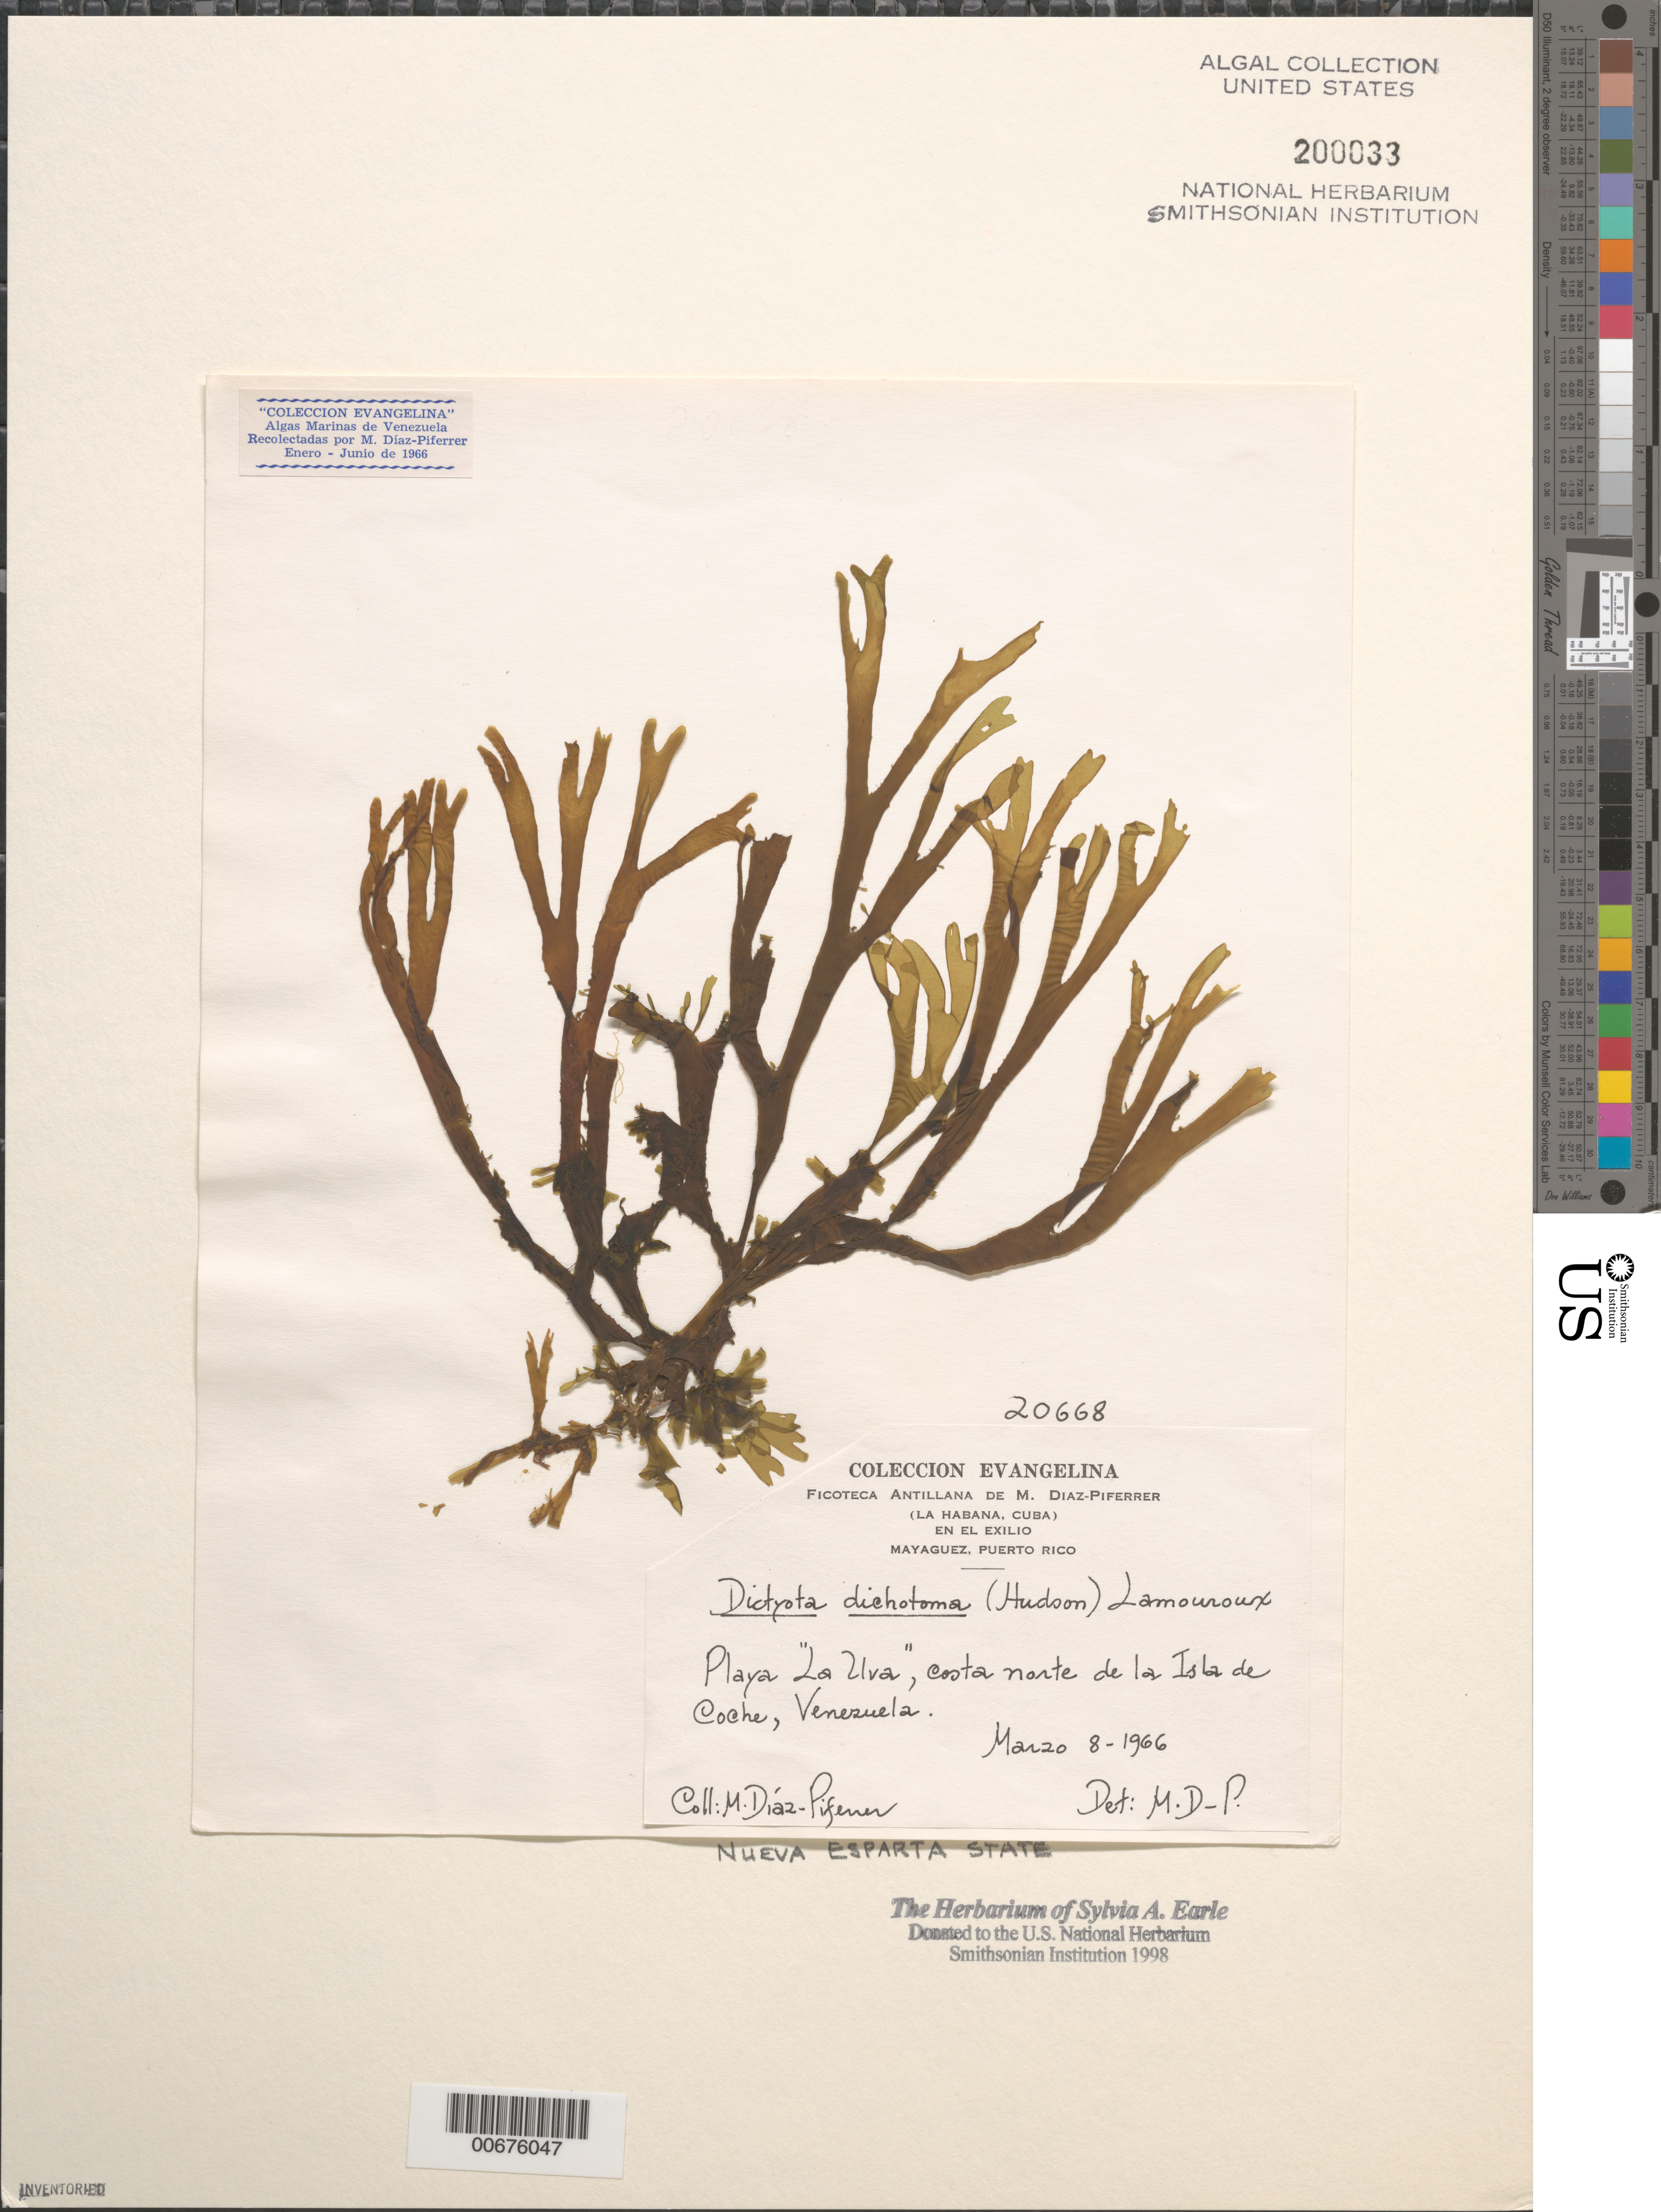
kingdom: Chromista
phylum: Ochrophyta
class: Phaeophyceae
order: Dictyotales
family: Dictyotaceae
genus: Dictyota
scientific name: Dictyota dichotoma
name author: (Huds.) J.V.Lamouroux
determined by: Diaz-Piferrer, M.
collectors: M. Diaz-Piferrer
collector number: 20668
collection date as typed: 08 Mar 1966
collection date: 1966-03-08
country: Venezuela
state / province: Nueva Esparta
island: Coche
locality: Playa La Uva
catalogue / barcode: US 200033